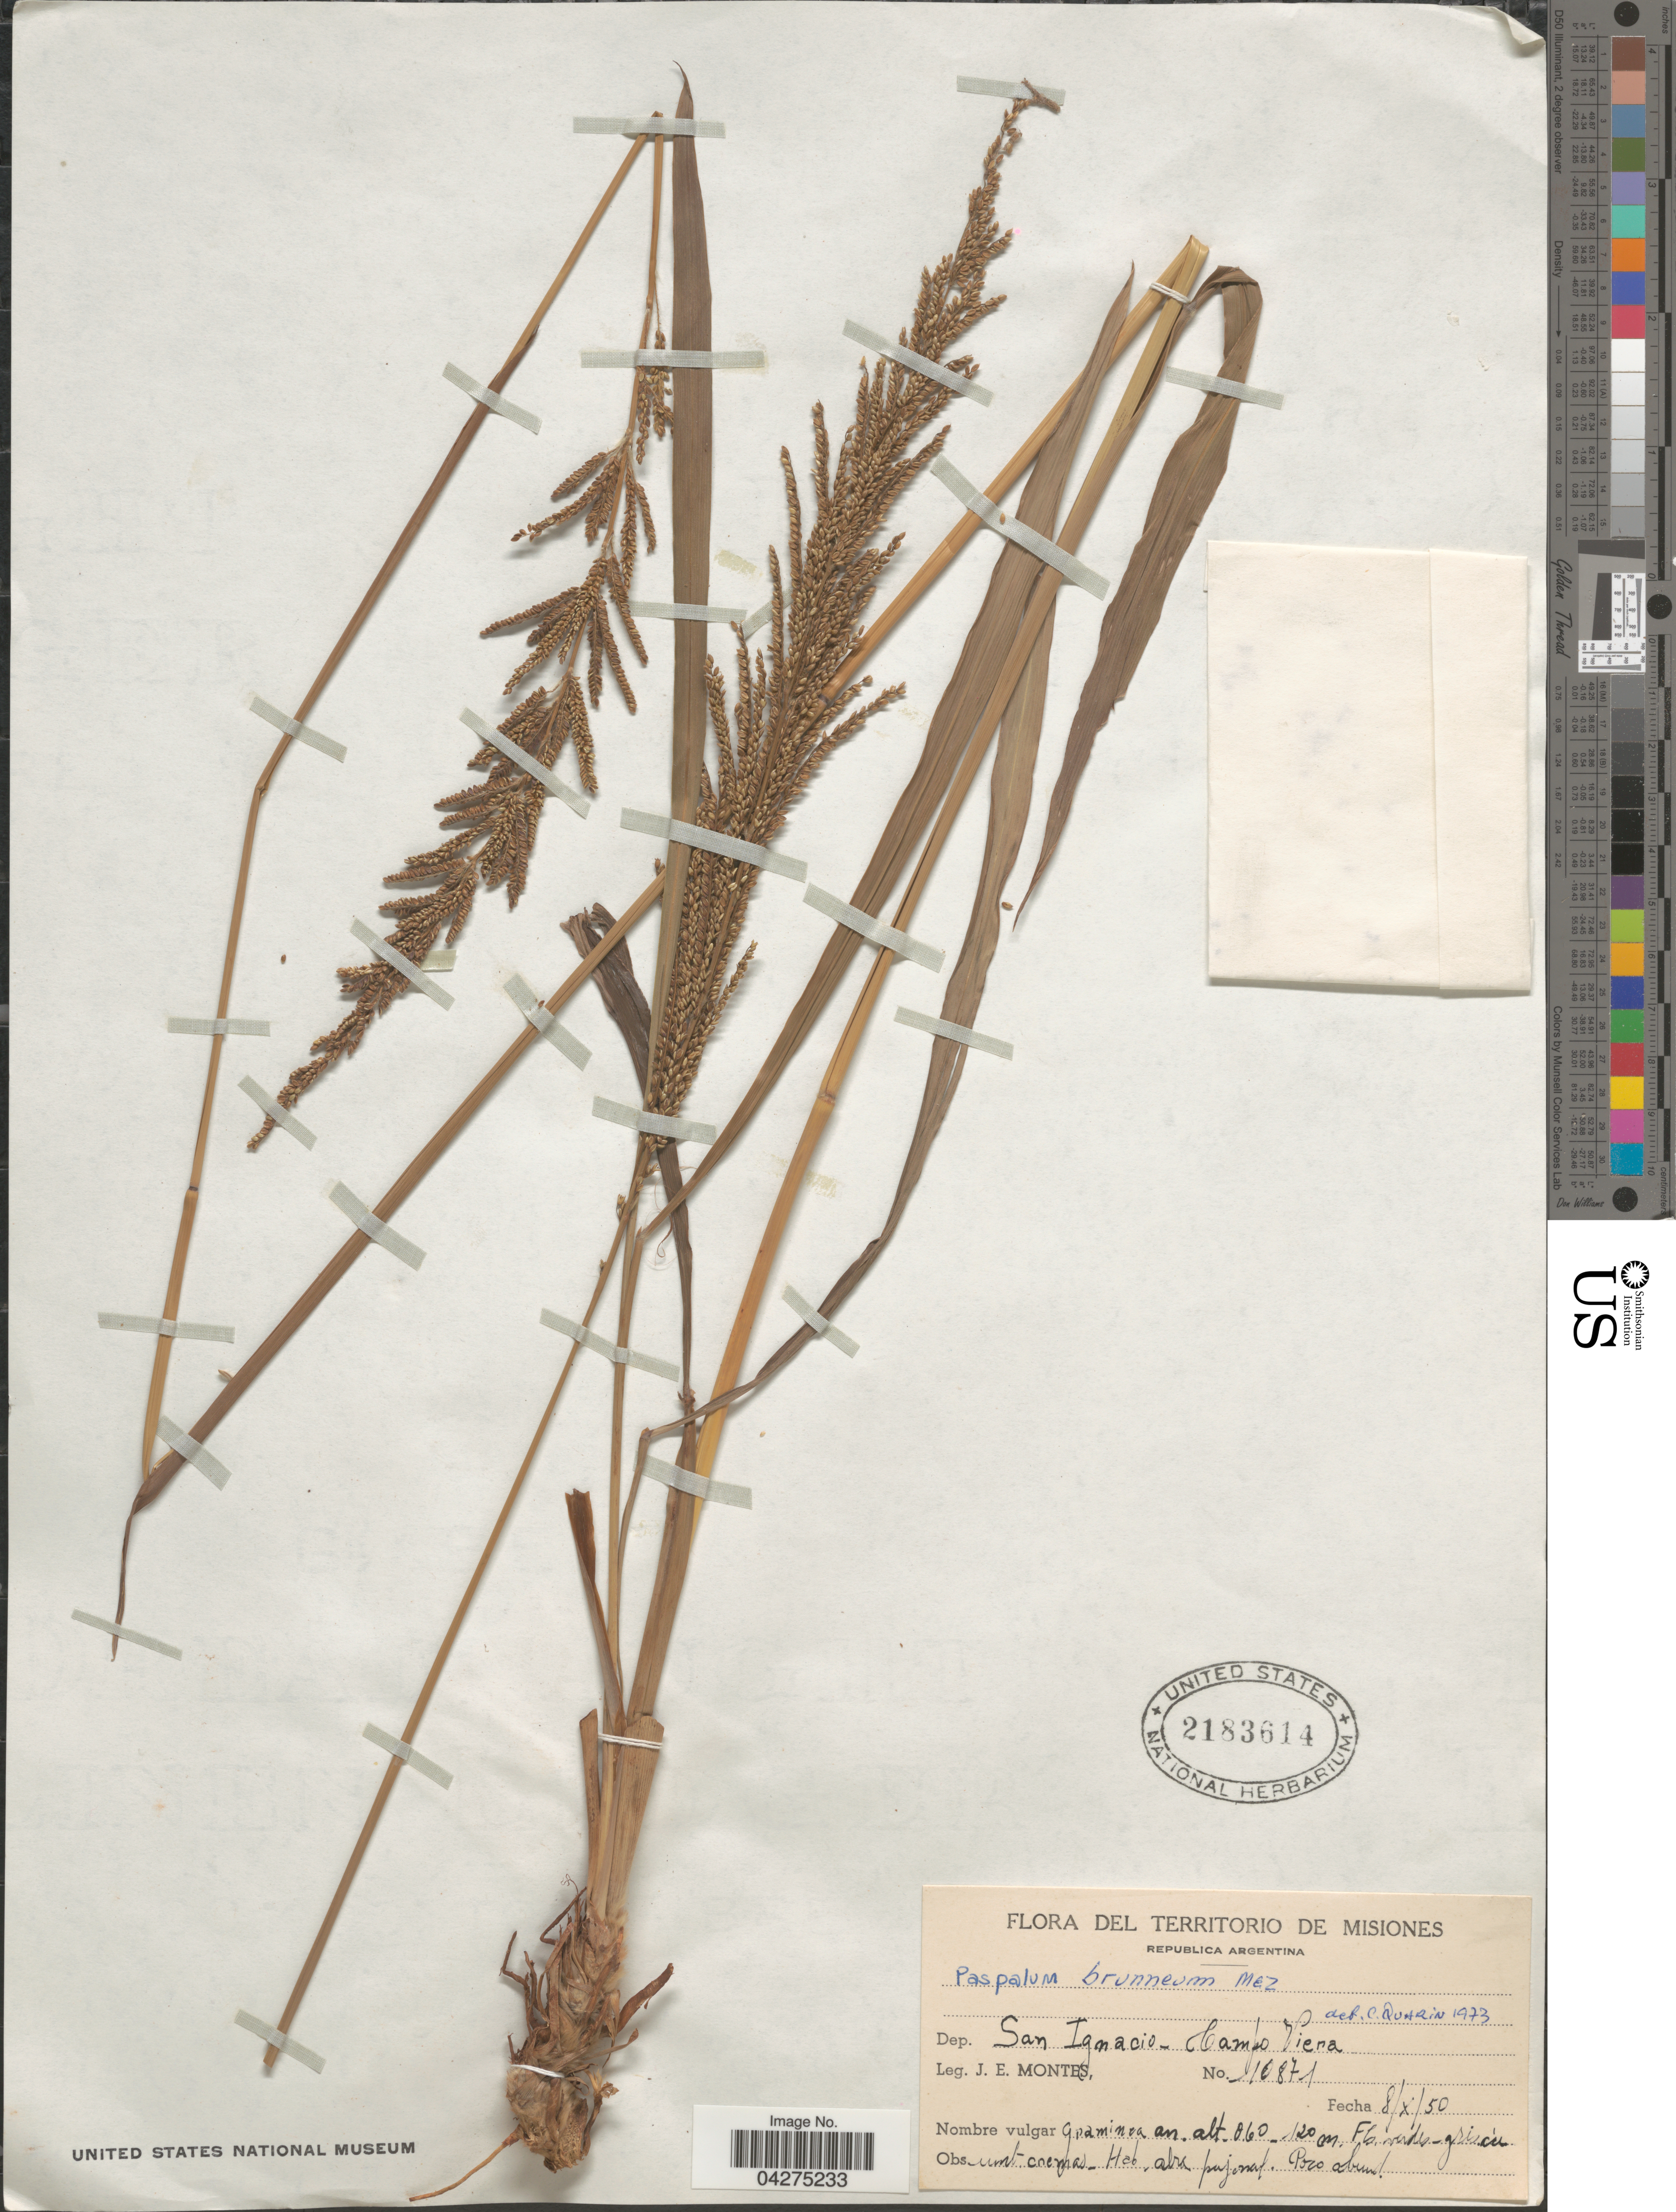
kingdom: Plantae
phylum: Tracheophyta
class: Liliopsida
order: Poales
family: Poaceae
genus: Paspalum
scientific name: Paspalum quarinii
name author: Morrone & Zuloaga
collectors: J. E. Montes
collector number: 10871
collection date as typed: Transcribed d/m/y: 8/10/50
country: Argentina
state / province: Misiones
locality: Dep. San Ignacio- Campo Viera.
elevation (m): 60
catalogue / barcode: US 2183614